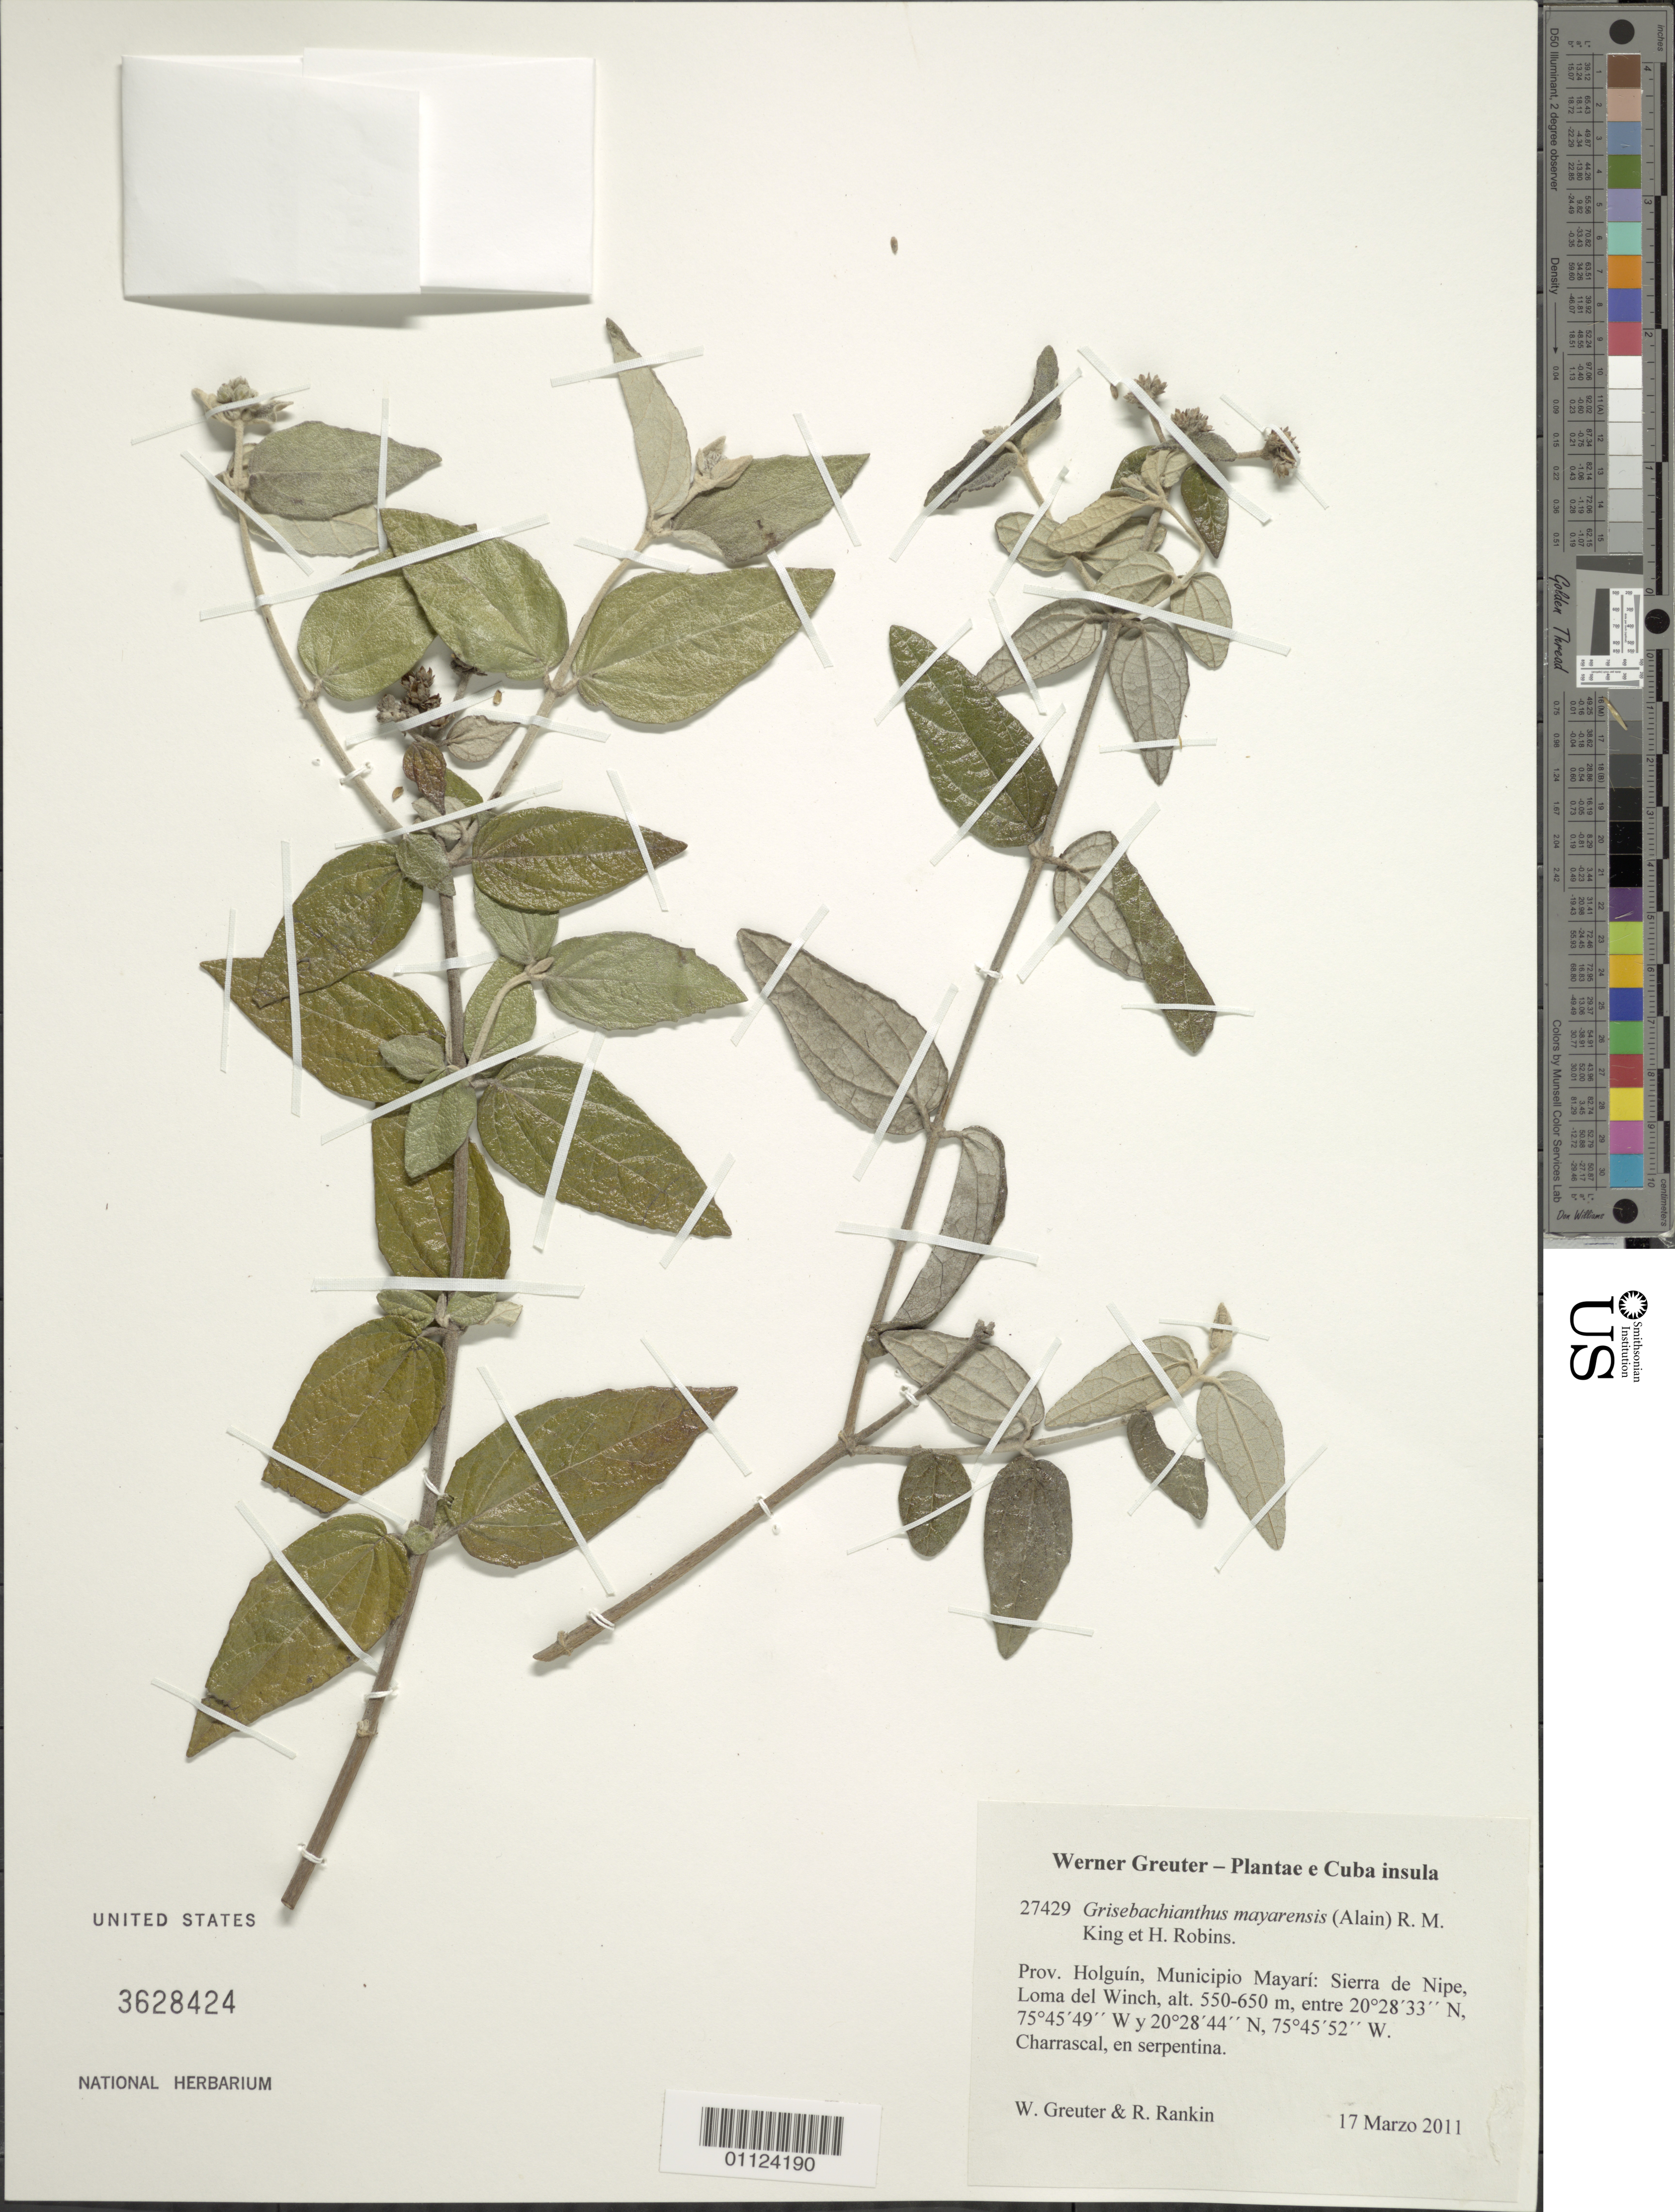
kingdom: Plantae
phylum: Tracheophyta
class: Magnoliopsida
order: Asterales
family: Asteraceae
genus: Grisebachianthus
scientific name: Grisebachianthus mayarensis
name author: (Alain) R.M. King & H. Rob.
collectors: W. Greuter & R. Rankin Rodriguez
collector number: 27429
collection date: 2011-03-17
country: Cuba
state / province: Holguín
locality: Municipio Mayarí, Sierra de Nipe, Loma del Winch.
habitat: Charrascal, en serpentina.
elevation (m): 550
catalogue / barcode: US 3628424